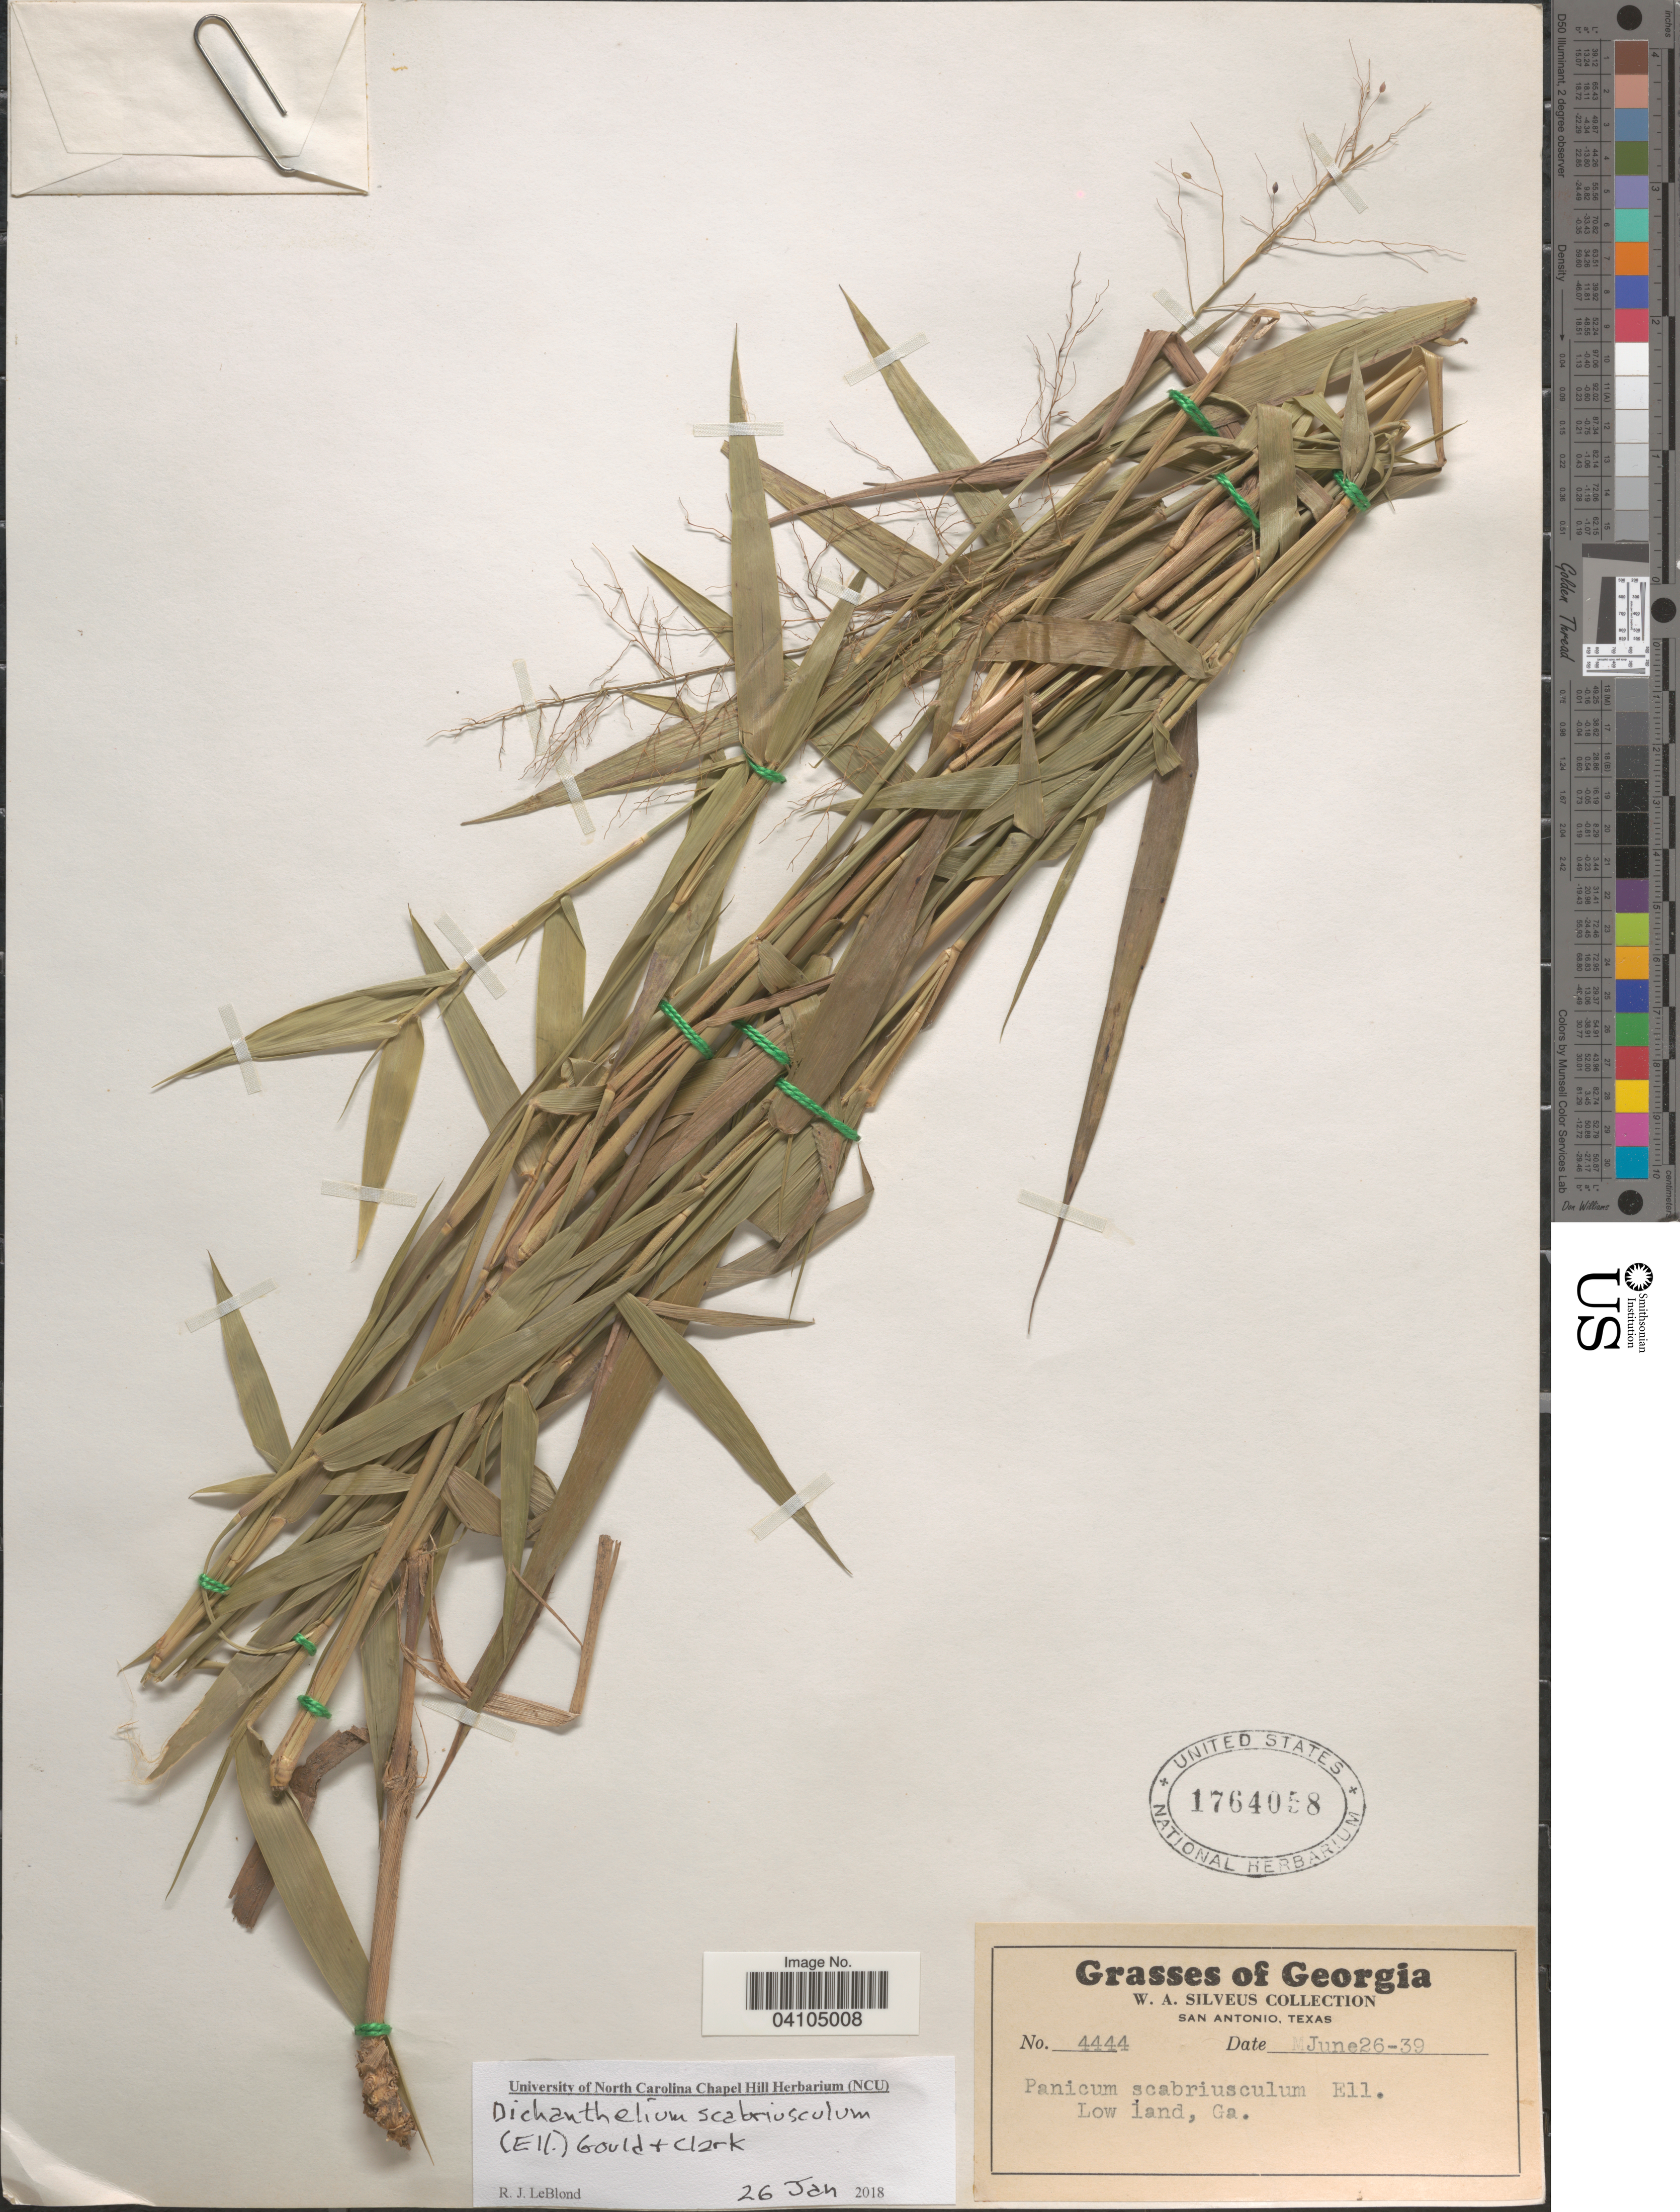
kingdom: Plantae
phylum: Tracheophyta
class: Liliopsida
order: Poales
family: Poaceae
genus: Dichanthelium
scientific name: Dichanthelium scabriusculum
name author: (Elliott) Gould & C.A. Clark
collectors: W. Silveus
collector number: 4444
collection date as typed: Transcribed d/m/y: 26/6/39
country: United States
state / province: Georgia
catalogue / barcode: US 1764058